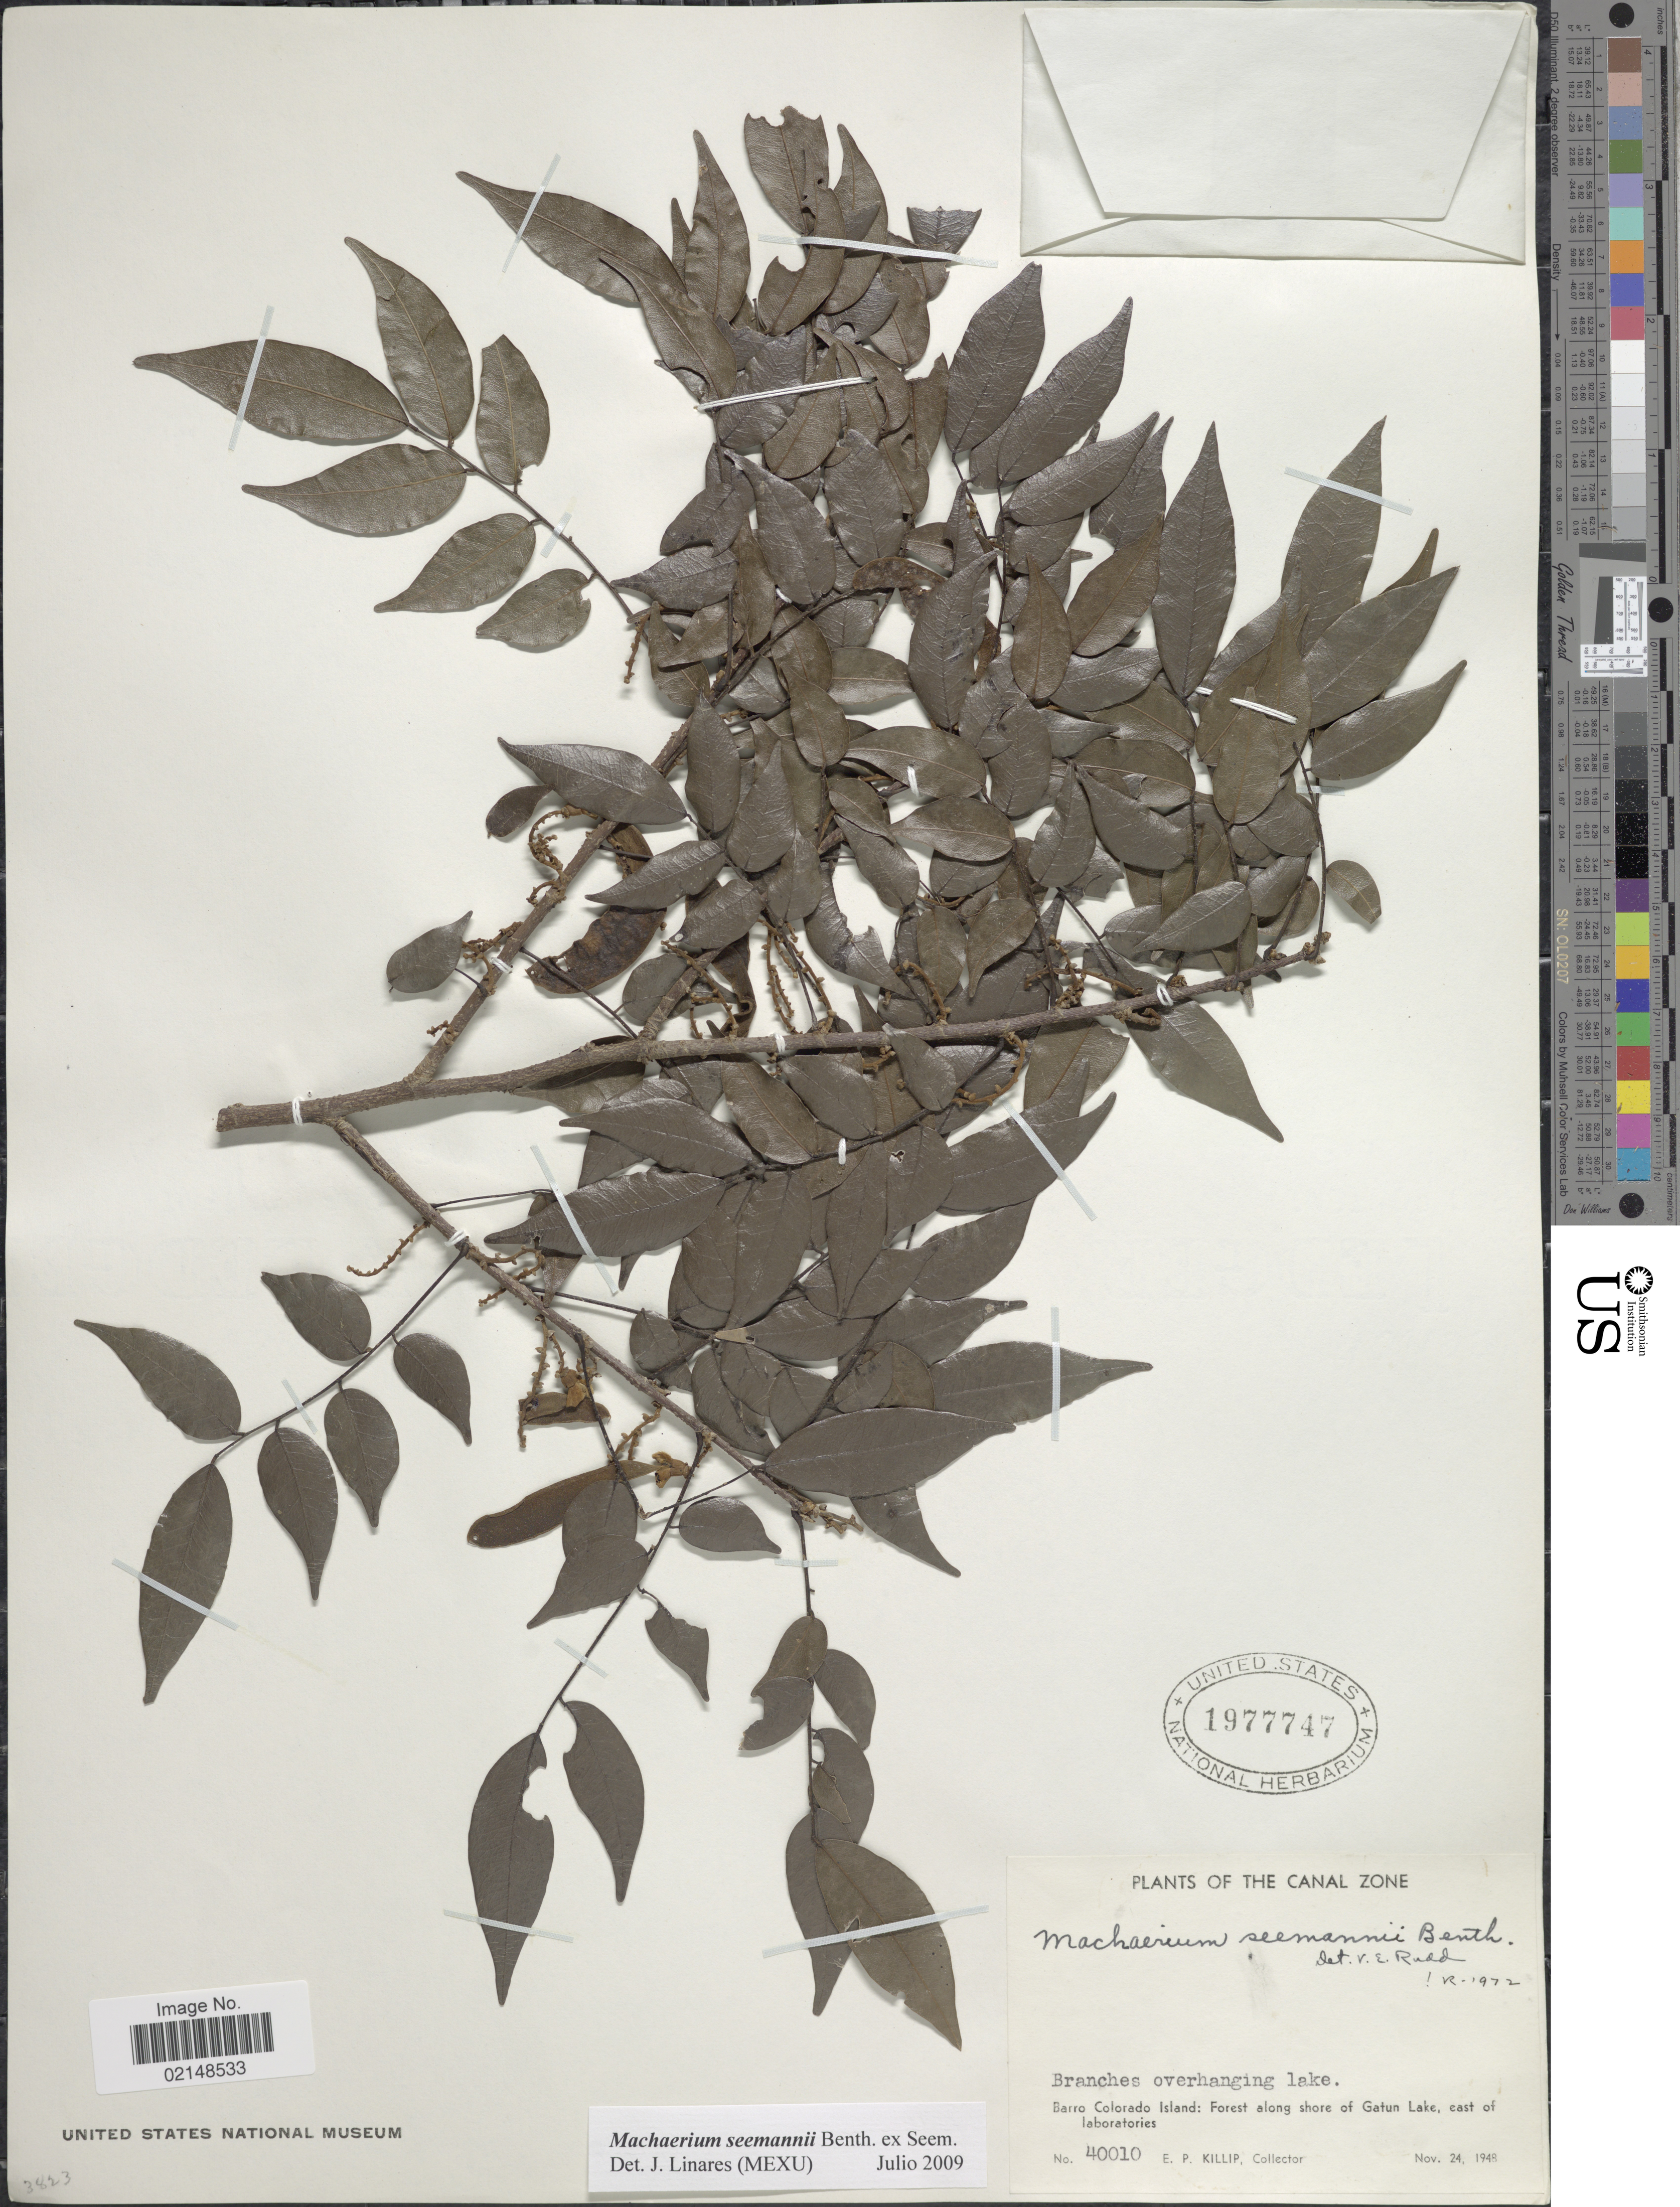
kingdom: Plantae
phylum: Tracheophyta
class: Magnoliopsida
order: Fabales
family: Fabaceae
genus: Machaerium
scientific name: Machaerium seemanni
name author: Benth. in Seem.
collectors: E. P. Killip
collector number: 40010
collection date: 1948-11-24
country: Panama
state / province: Panamá Oeste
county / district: Canal Zone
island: Barro Colorado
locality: Canal Zone, Barro Colorado Island: Forest along shore of Gatun Lake, east of laboratories.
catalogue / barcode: US 1977747